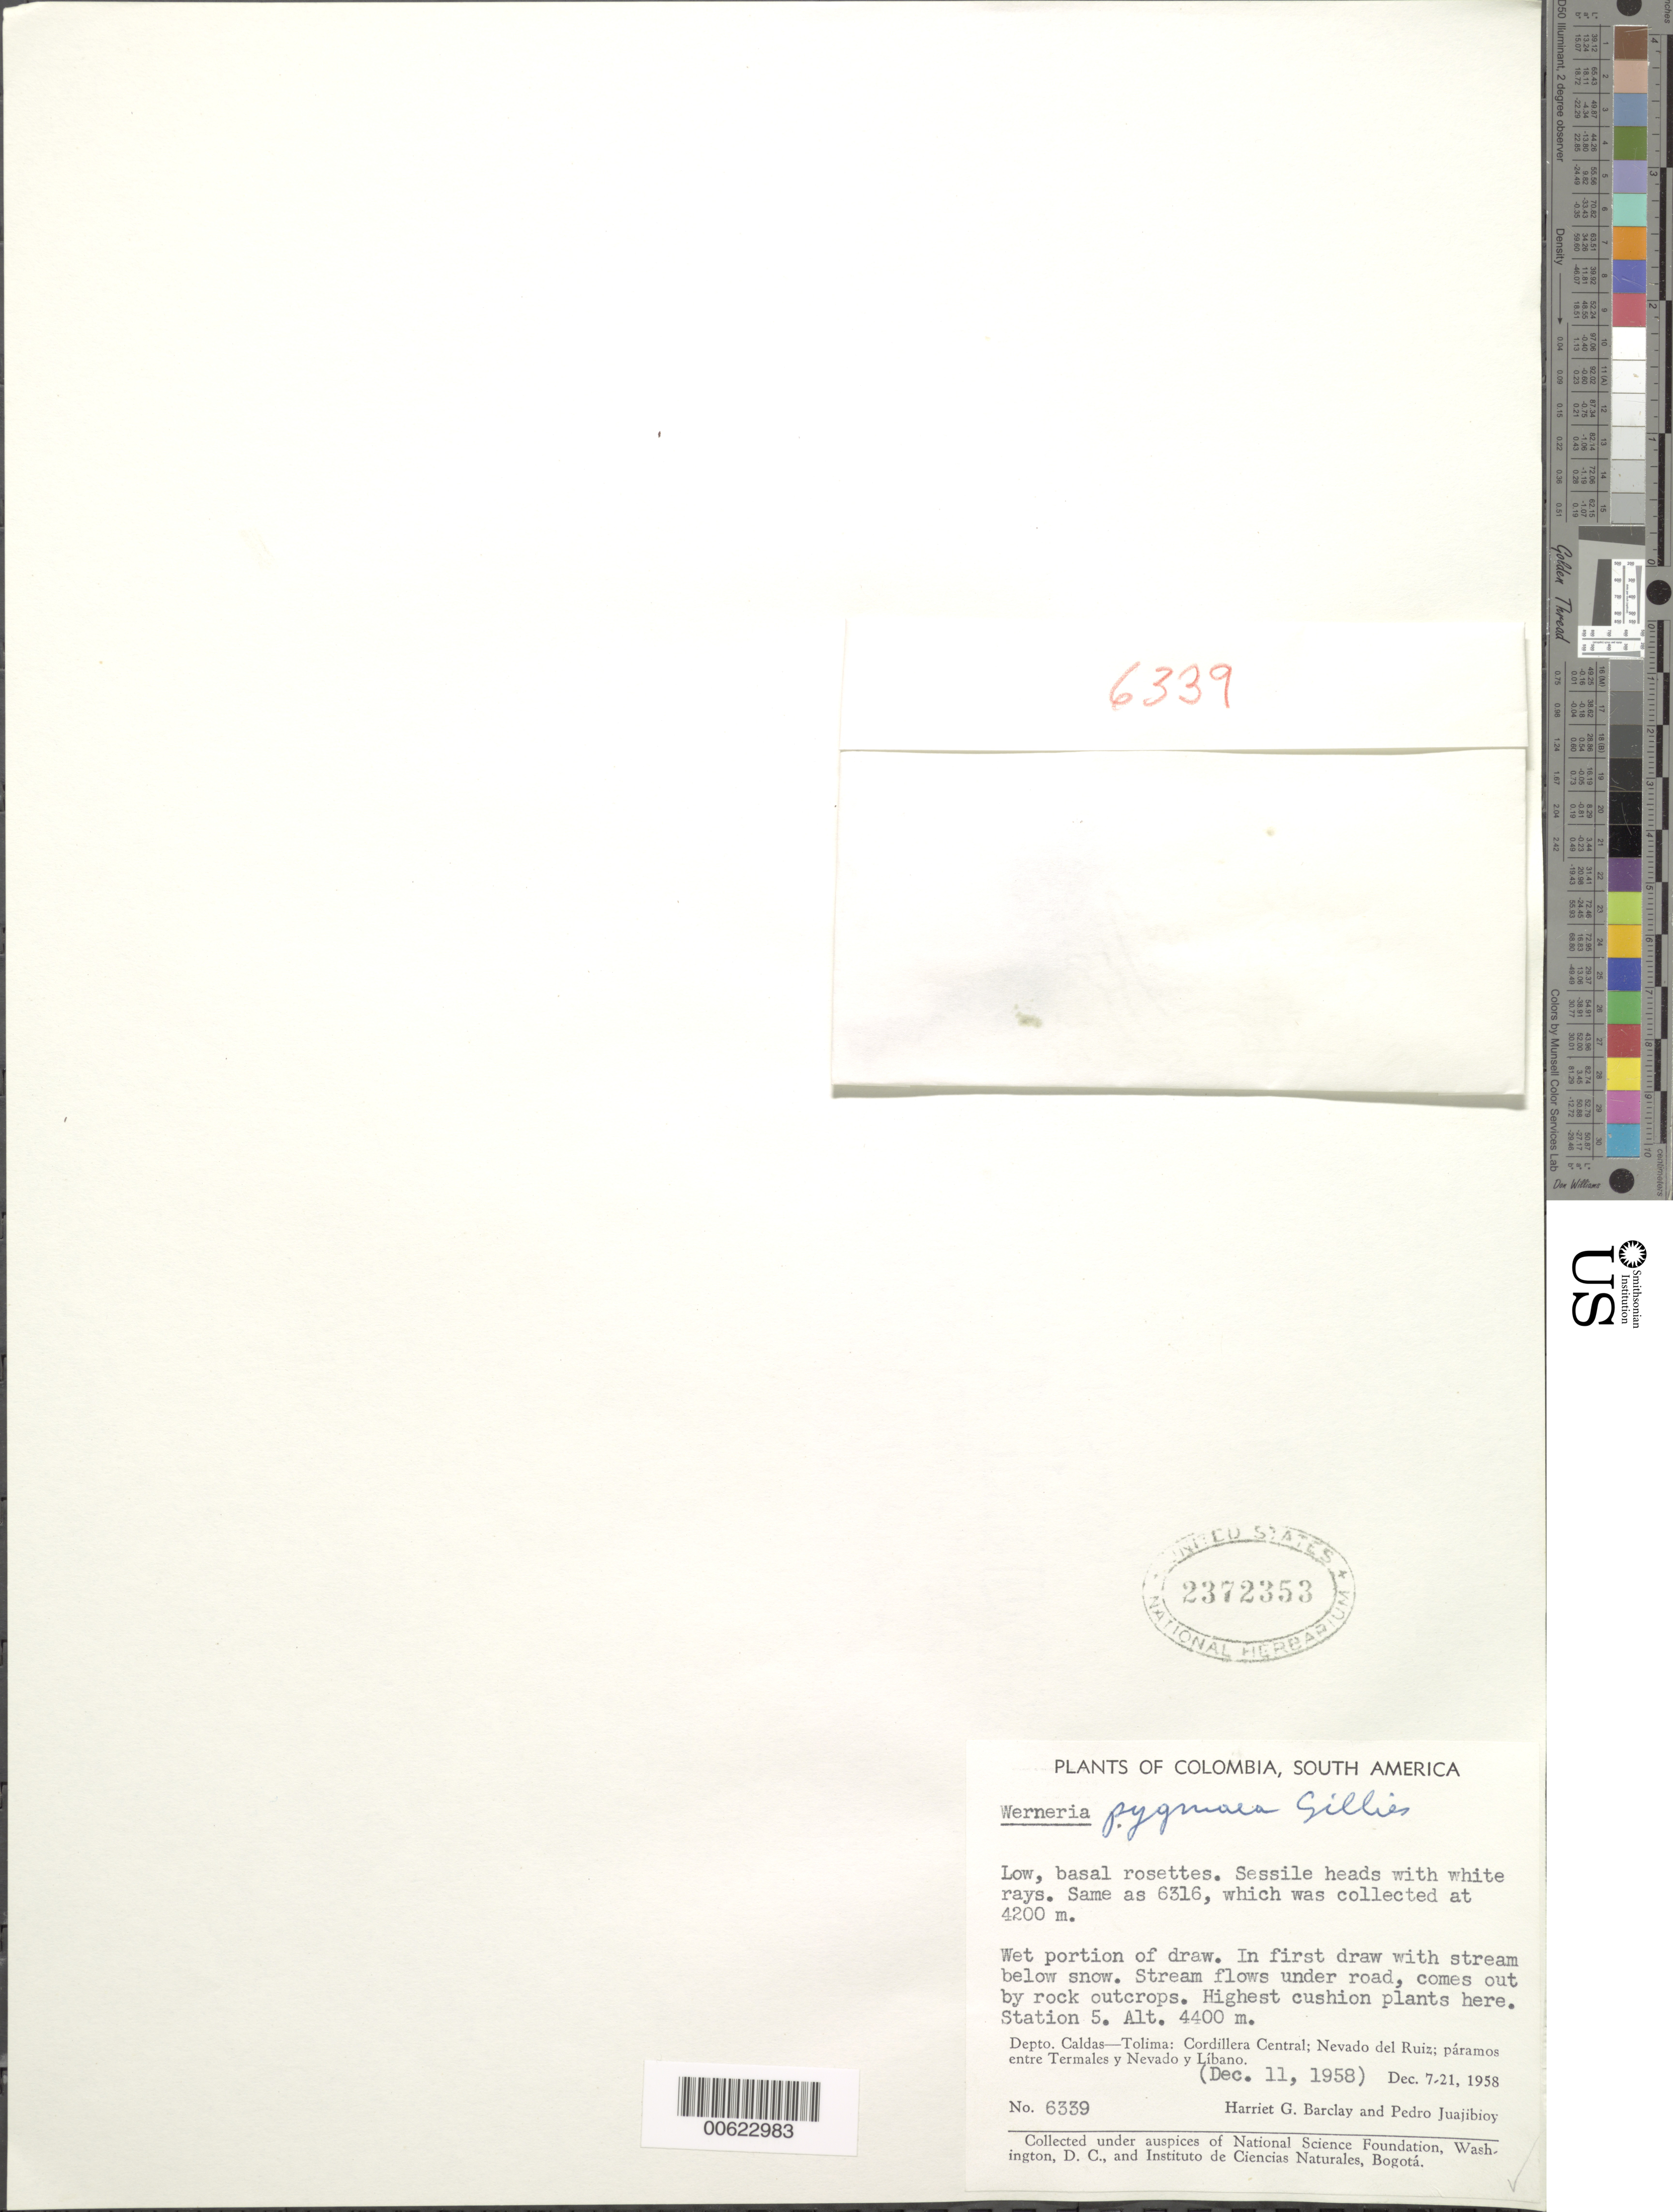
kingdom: Plantae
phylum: Tracheophyta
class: Magnoliopsida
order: Asterales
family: Asteraceae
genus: Werneria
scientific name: Werneria pygmaea complex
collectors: H. G. Barclay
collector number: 6339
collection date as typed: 11-Dec-58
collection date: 1958-12-11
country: Colombia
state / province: Caldas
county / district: Tolima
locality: Cordillera Central, Nevado del Ruiz. Paramos between Termales y Nevado y Libano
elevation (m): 4200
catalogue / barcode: US 2372353